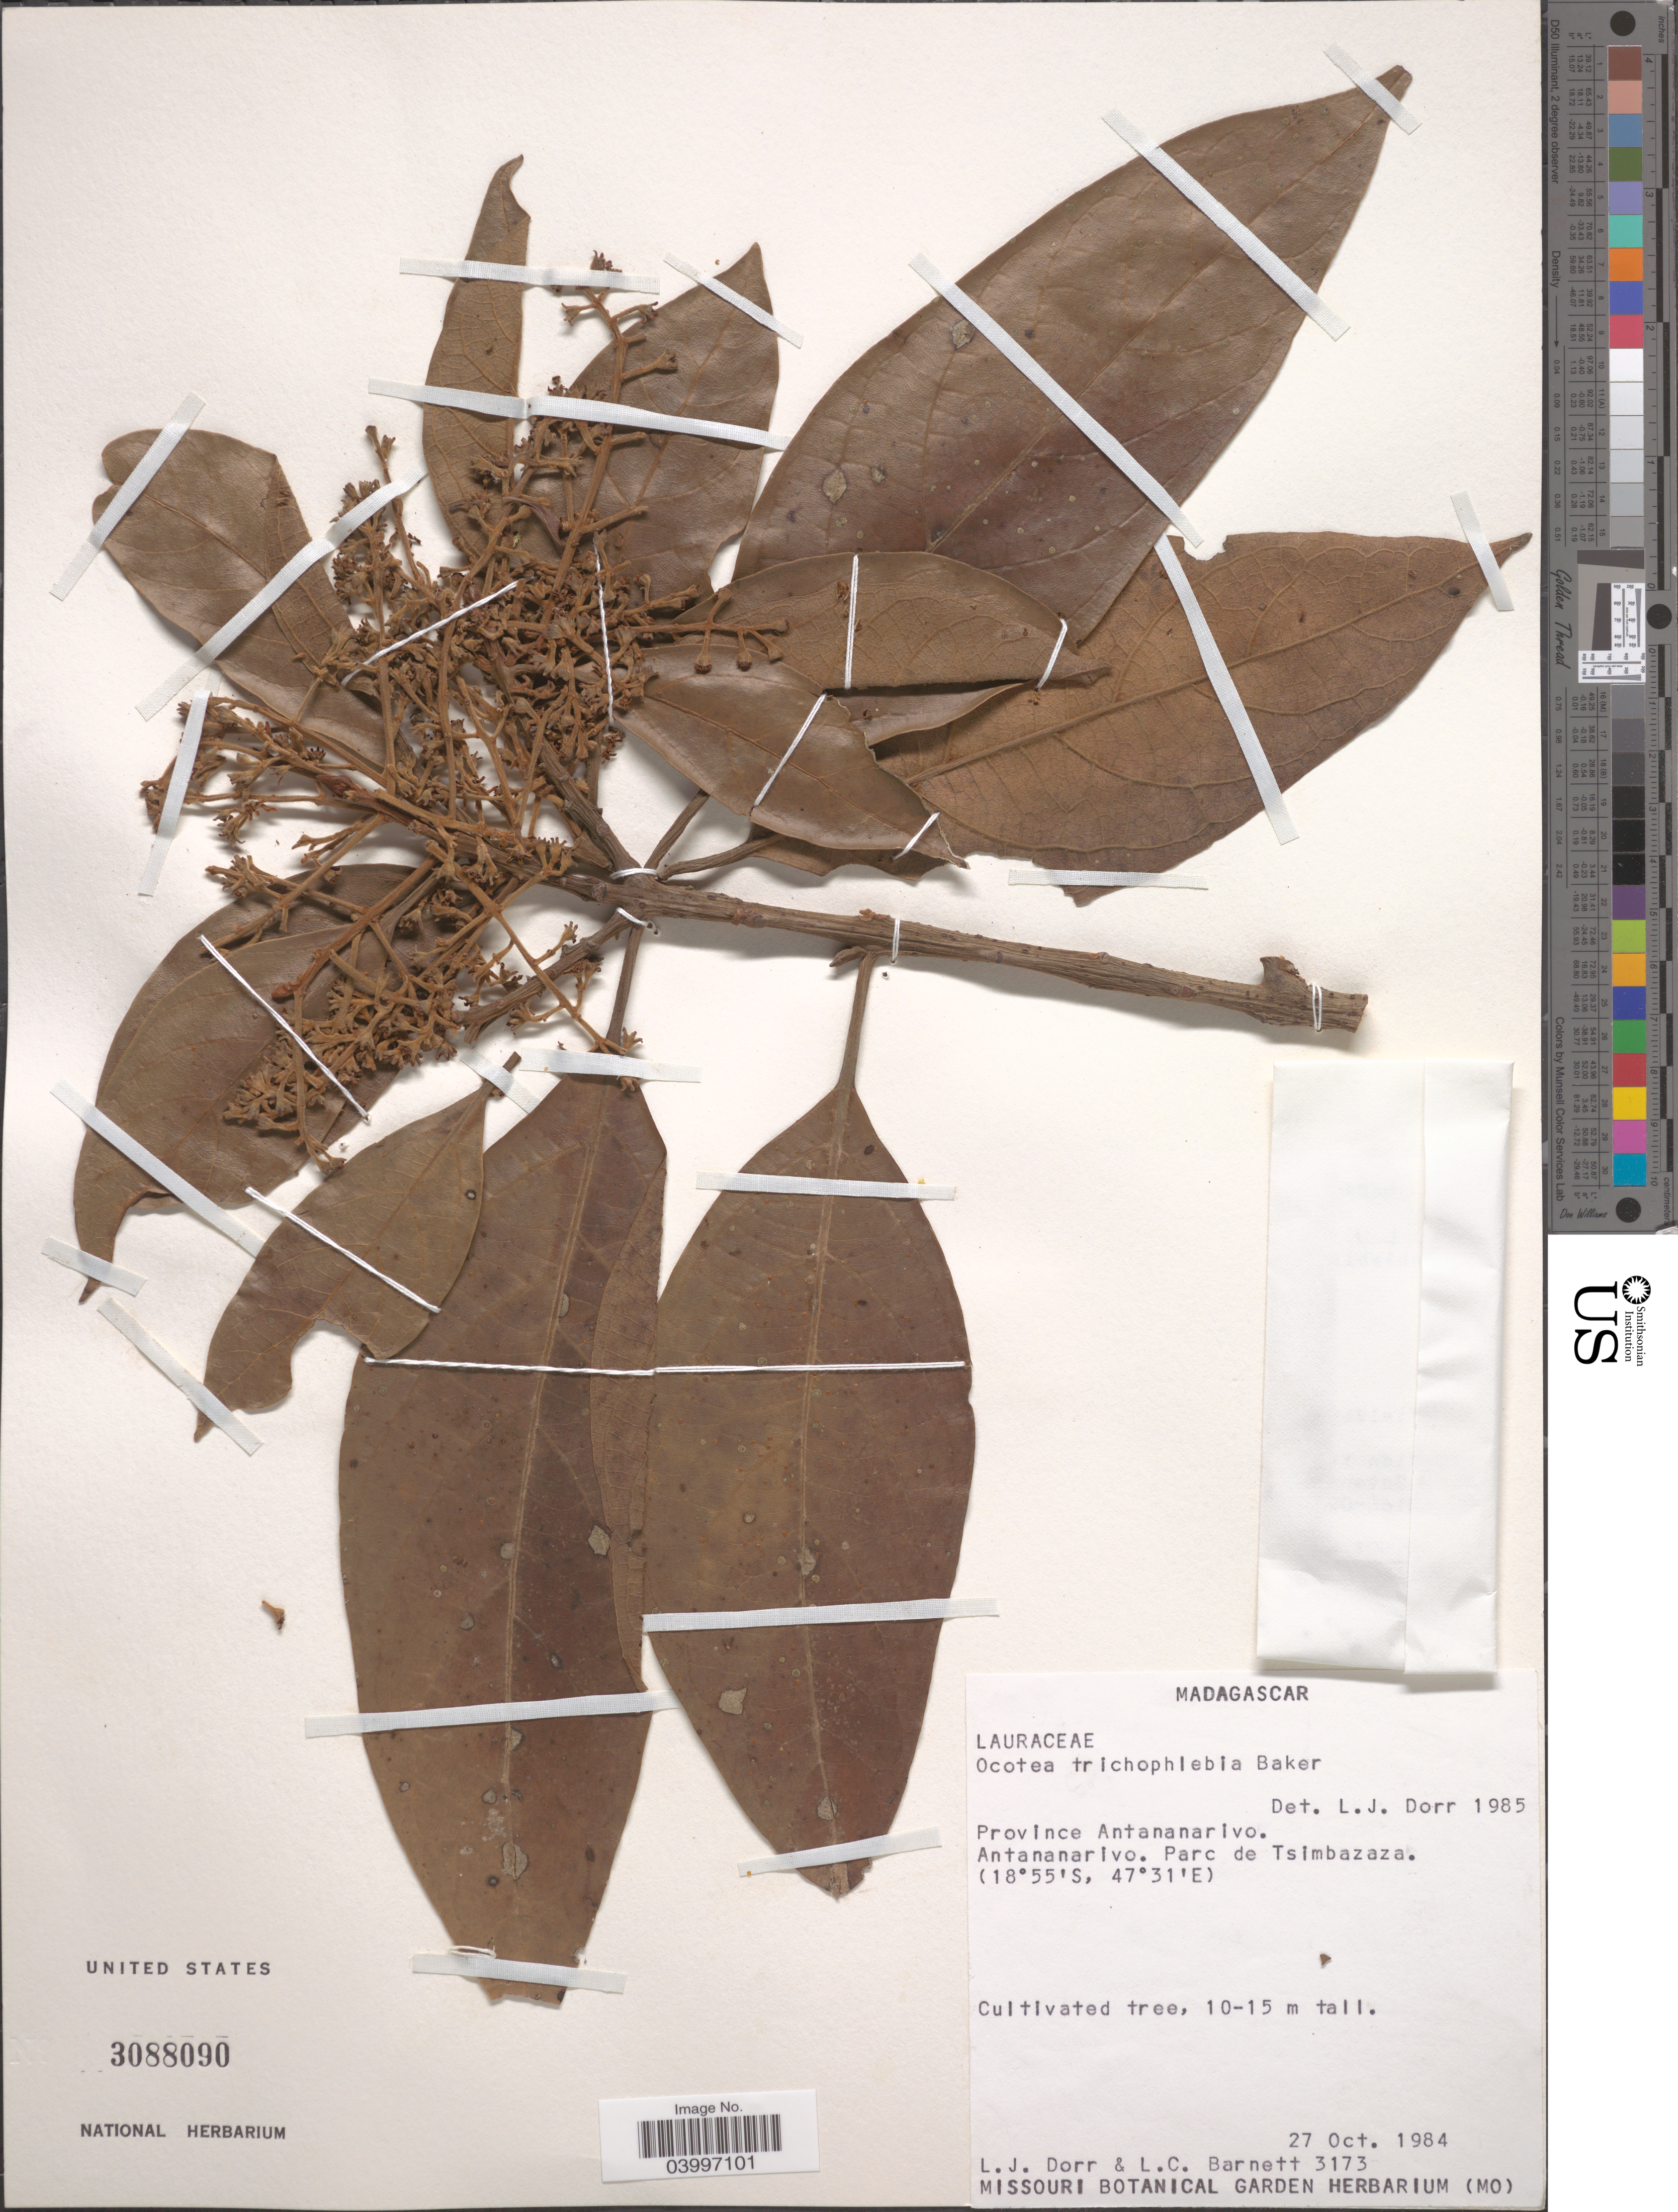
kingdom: Plantae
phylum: Tracheophyta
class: Magnoliopsida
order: Laurales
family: Lauraceae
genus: Ocotea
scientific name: Ocotea trichophlebia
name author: (Nees) Baker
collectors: L. J. Dorr & L. C. Barnett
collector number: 3173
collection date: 1984-10-27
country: Madagascar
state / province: Analamanga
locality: Antananarivo. Parc de Tsimbazaza.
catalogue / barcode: US 3088090